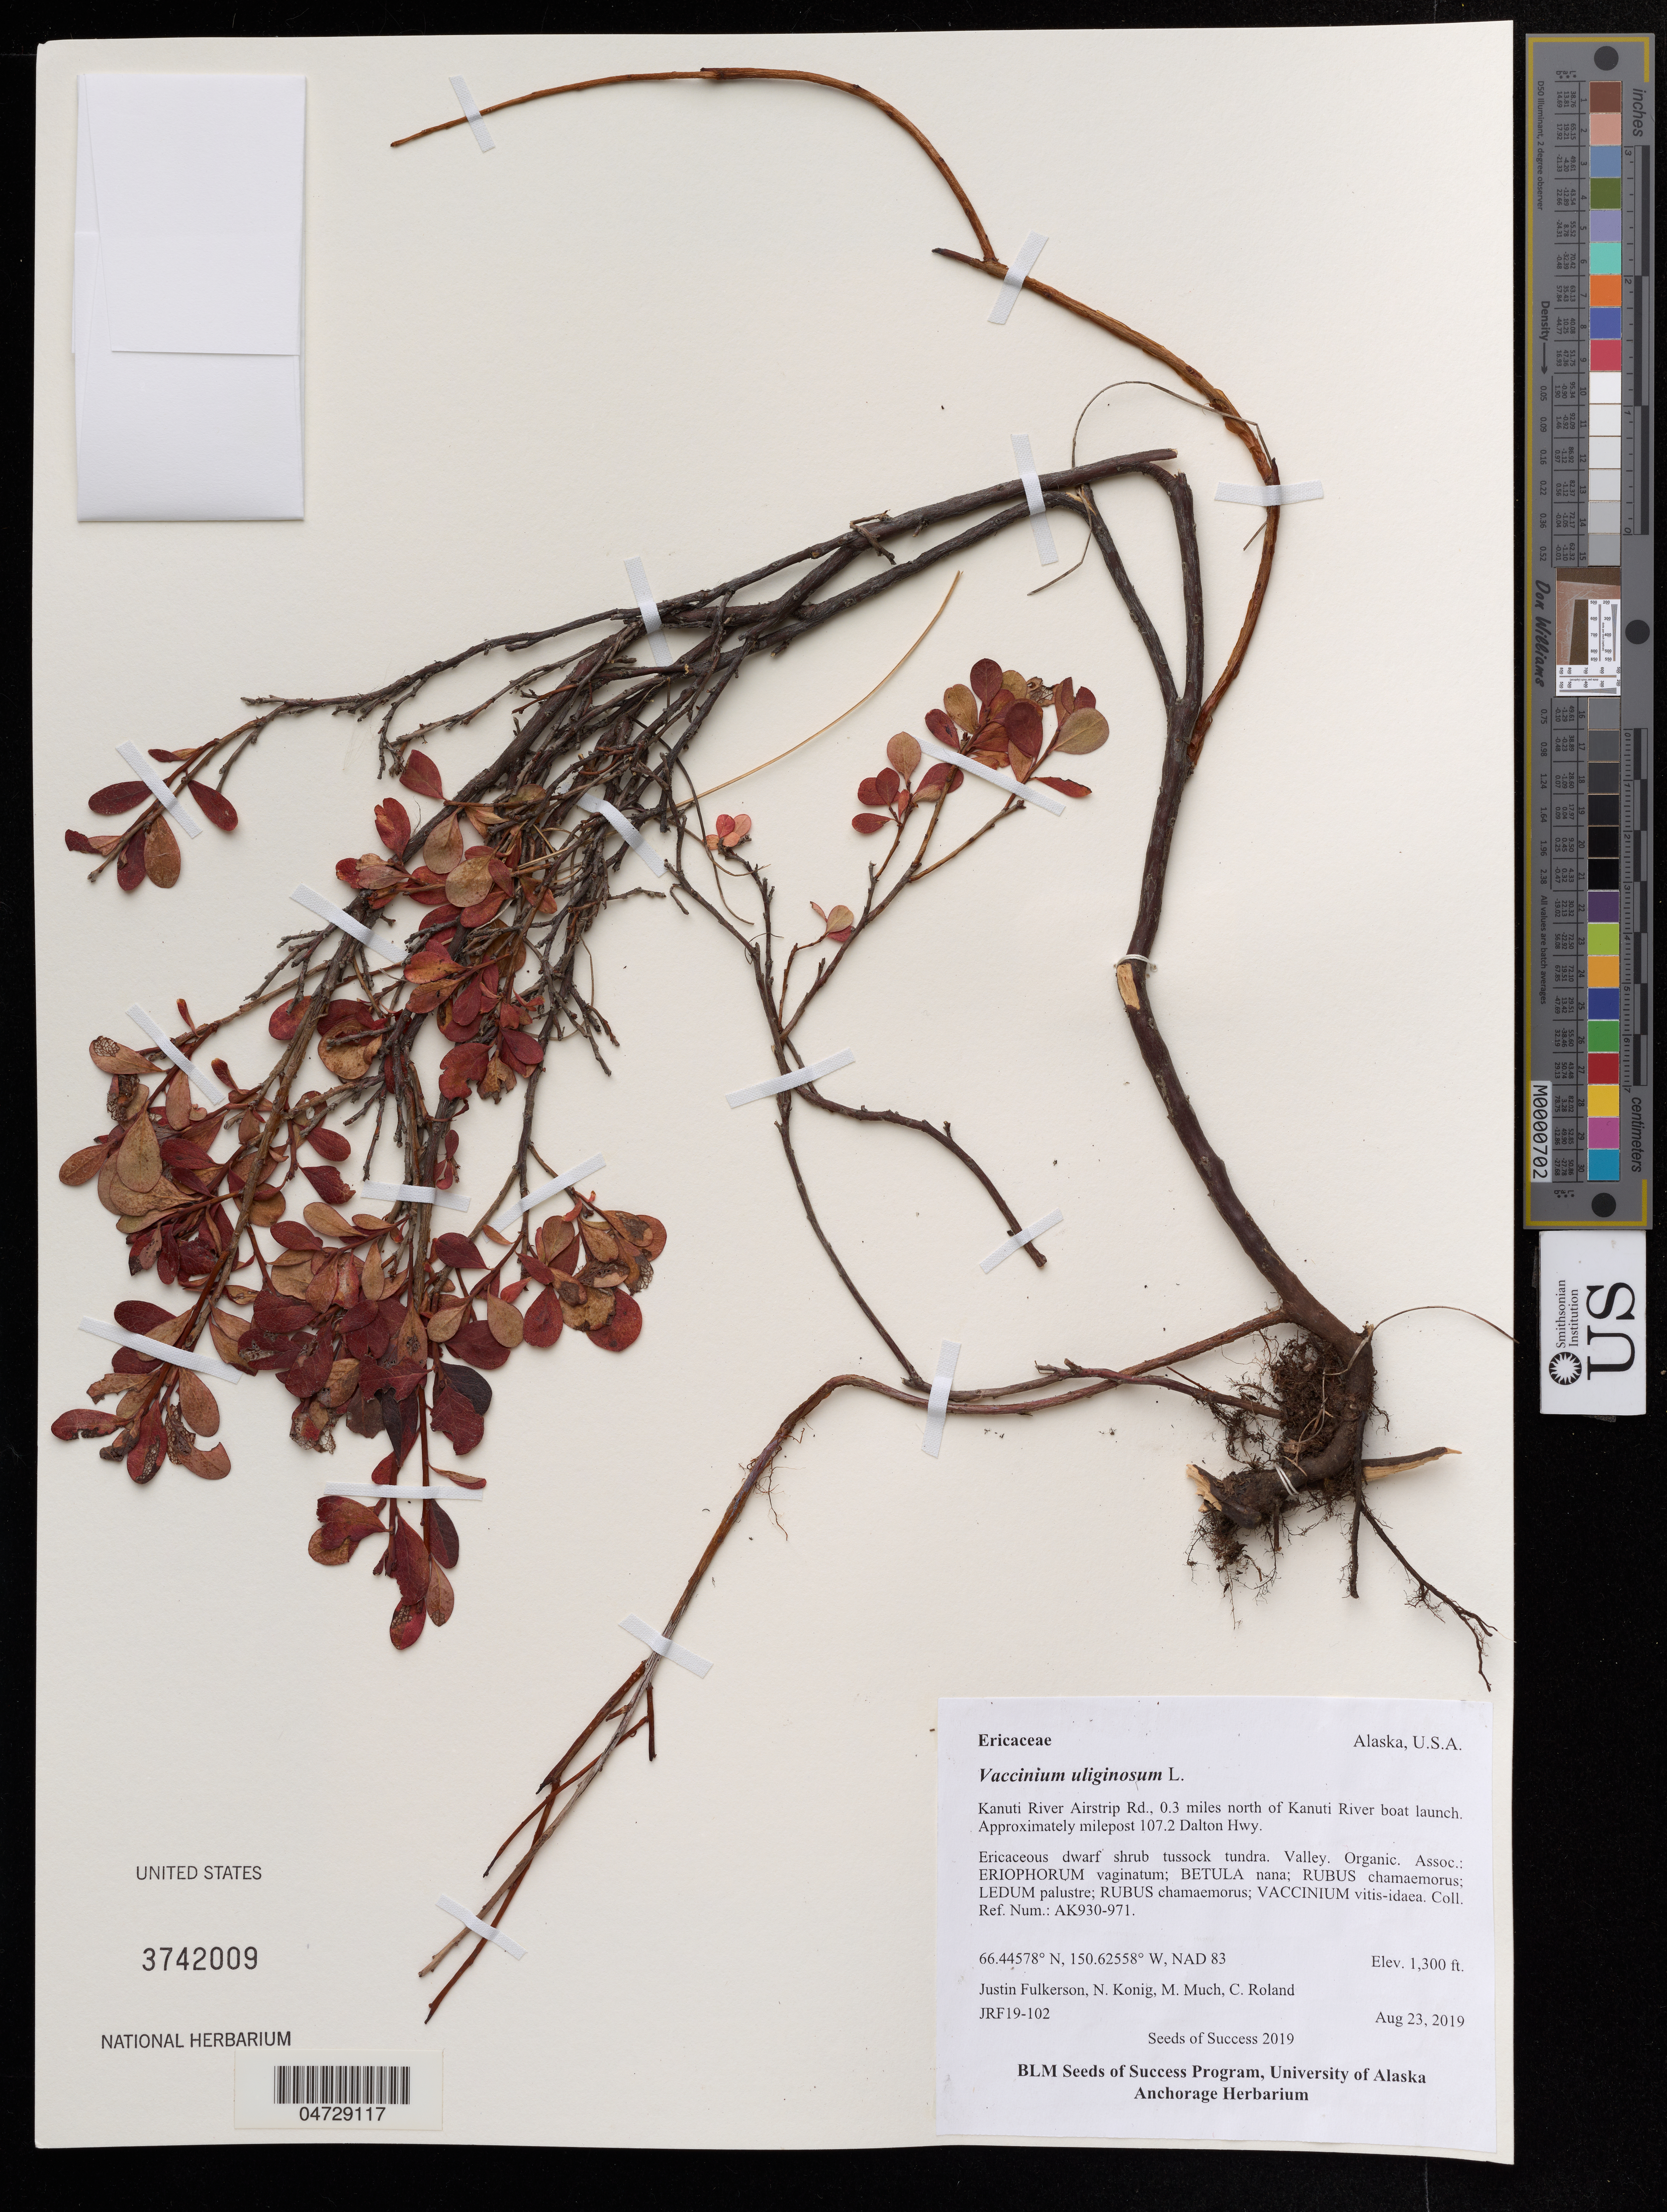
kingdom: Plantae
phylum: Tracheophyta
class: Magnoliopsida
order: Ericales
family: Ericaceae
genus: Vaccinium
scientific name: Vaccinium uliginosum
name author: L.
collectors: J. Fulkerson, N. Konig & C. Roland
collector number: JRF19-102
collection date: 2019-08-23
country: United States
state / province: Alaska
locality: Kanuti River Airstrip Rd., 0.3 miles north of Kanuti River boat launch. Approximately milepost 107.2 Dalton Hwy.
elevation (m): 396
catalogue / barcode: US 3742009